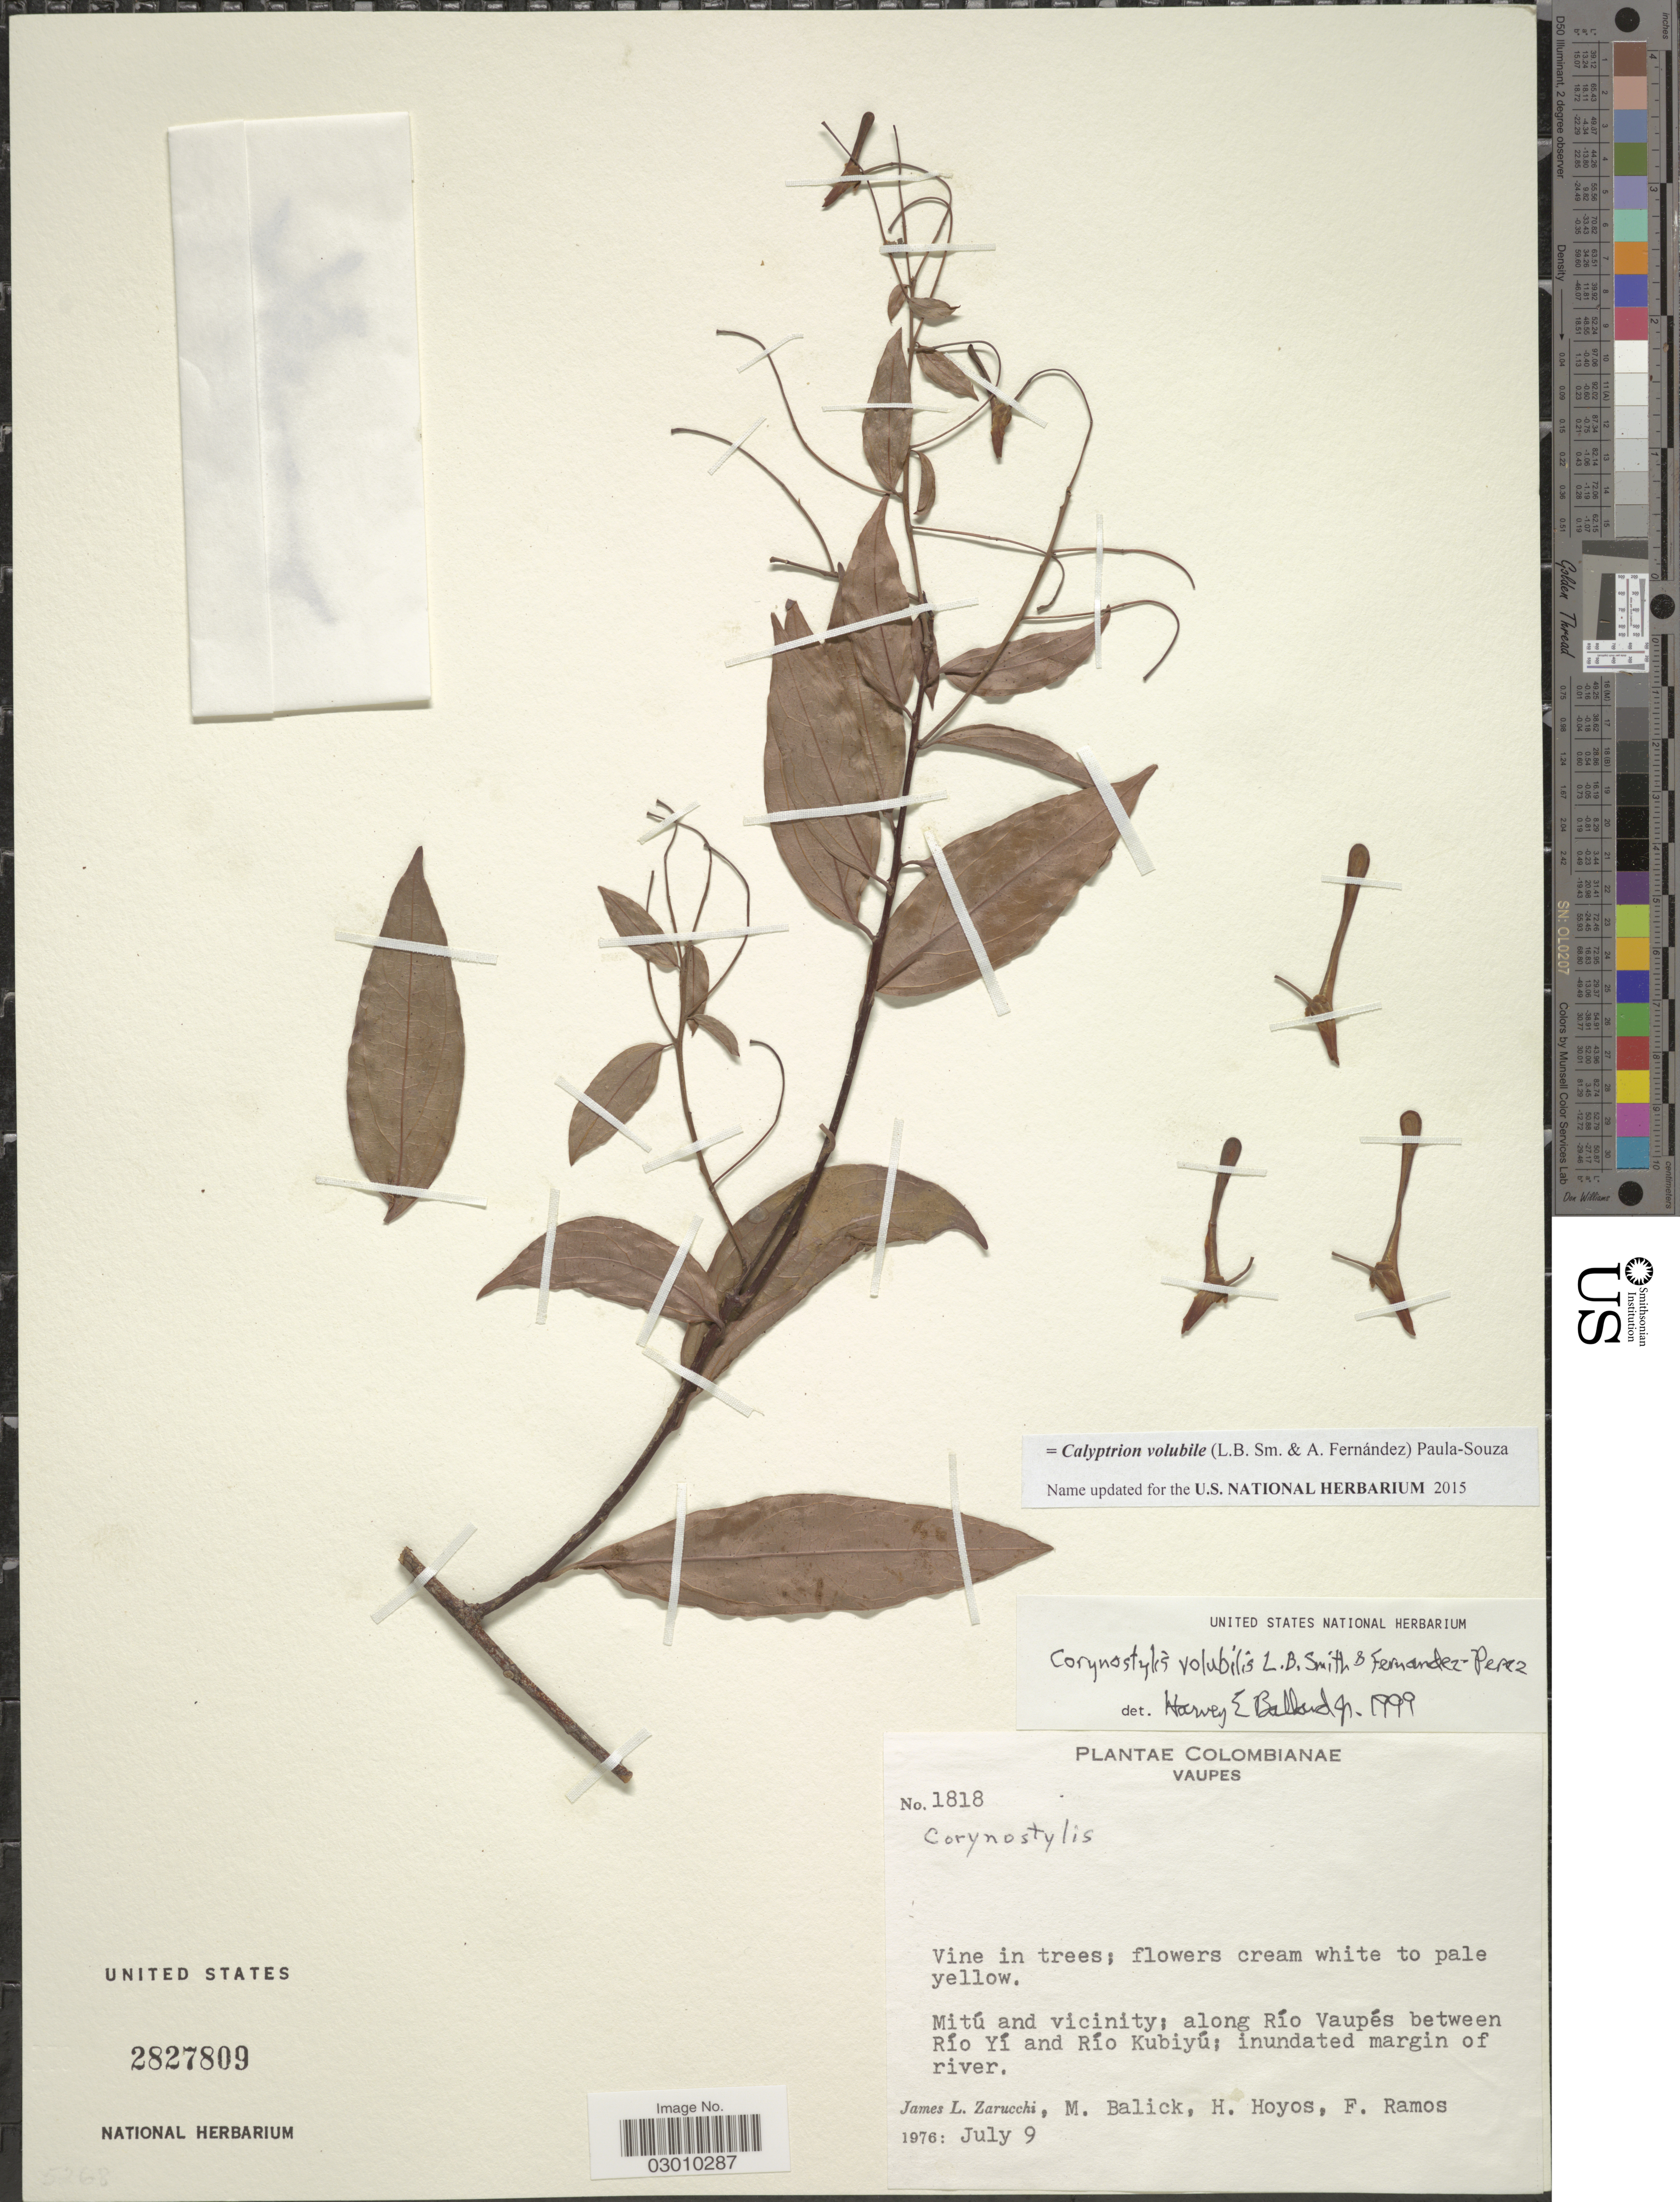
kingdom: Plantae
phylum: Tracheophyta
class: Magnoliopsida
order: Malpighiales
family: Violaceae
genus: Calyptrion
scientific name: Calyptrion volubile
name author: (L.B. Sm. & A. Fernández) Paula-Souza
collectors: J. L. Zarucchi, M. Balick, H. Hoyos & F. Ramos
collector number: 1818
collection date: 1976-07-09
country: Colombia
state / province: Vaupés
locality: Mitú and vicinity; along Río Vaupés between Río Yí and Río Kubiyú.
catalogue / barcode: US 2827809